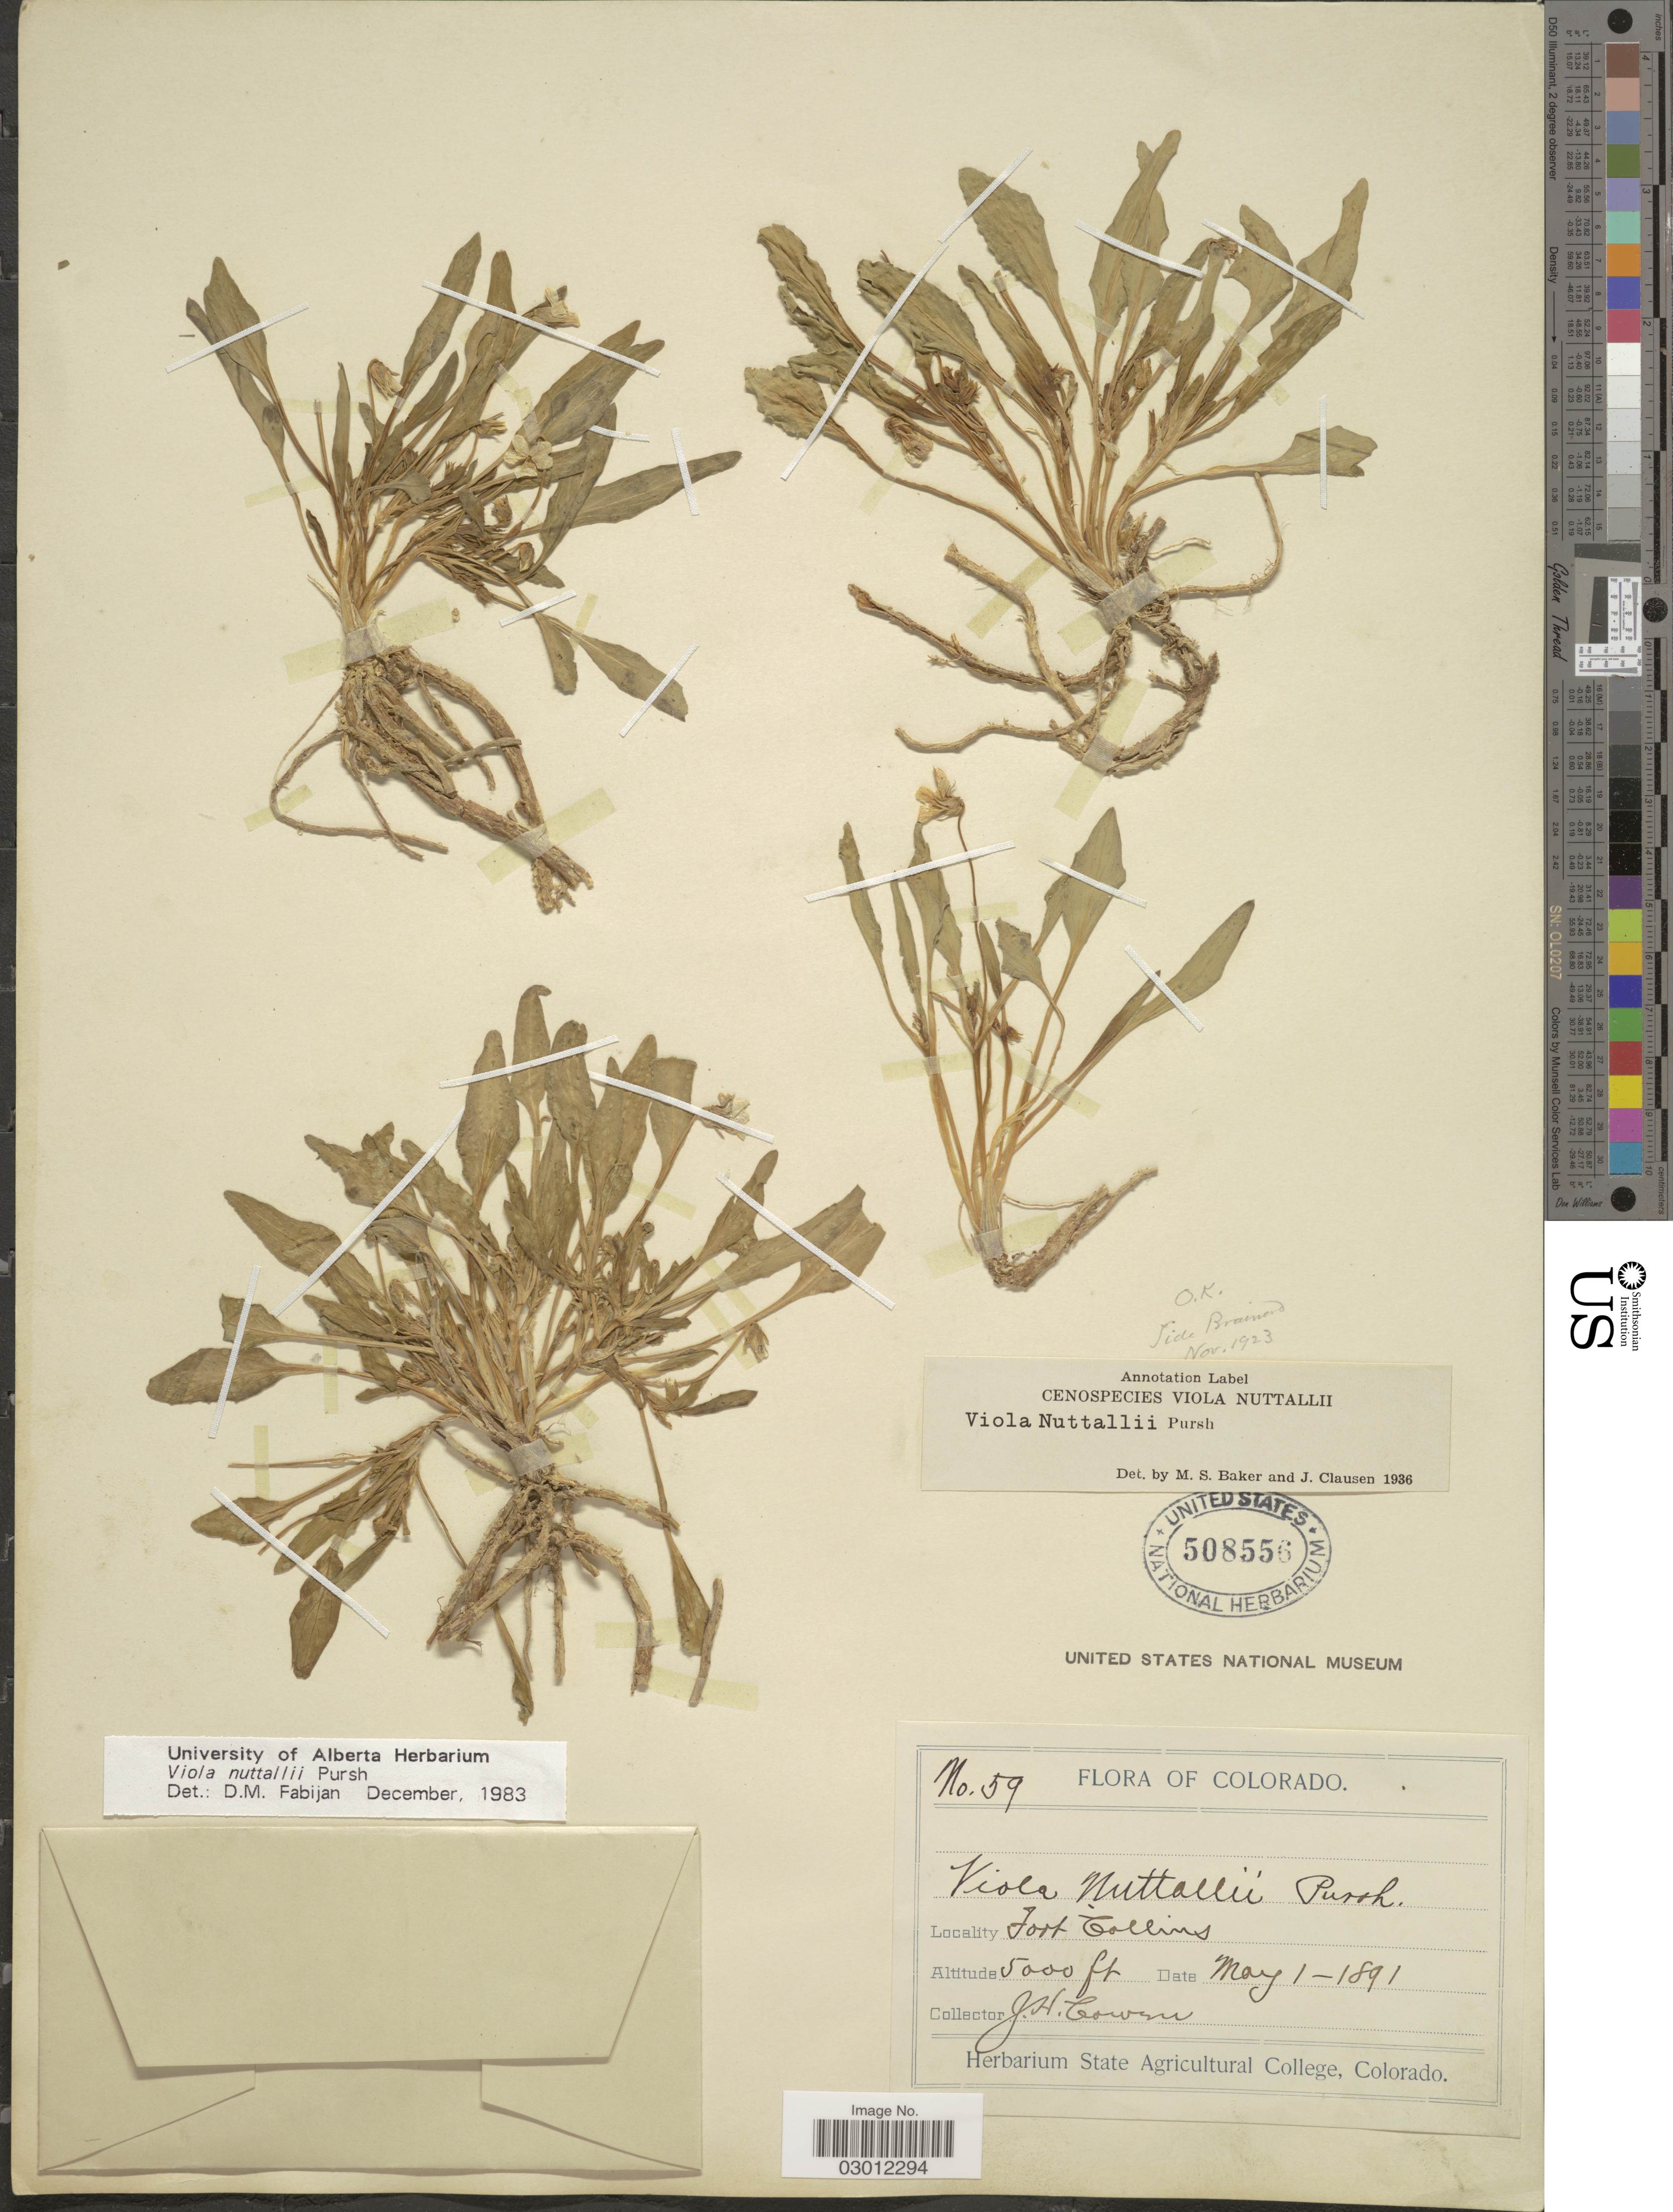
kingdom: Plantae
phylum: Tracheophyta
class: Magnoliopsida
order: Malpighiales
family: Violaceae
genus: Viola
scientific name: Viola nuttallii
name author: Pursh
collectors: J. H. Cowen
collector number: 59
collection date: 1891-05-01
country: United States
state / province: Colorado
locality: Fort Collins.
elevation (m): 1524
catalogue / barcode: US 508556